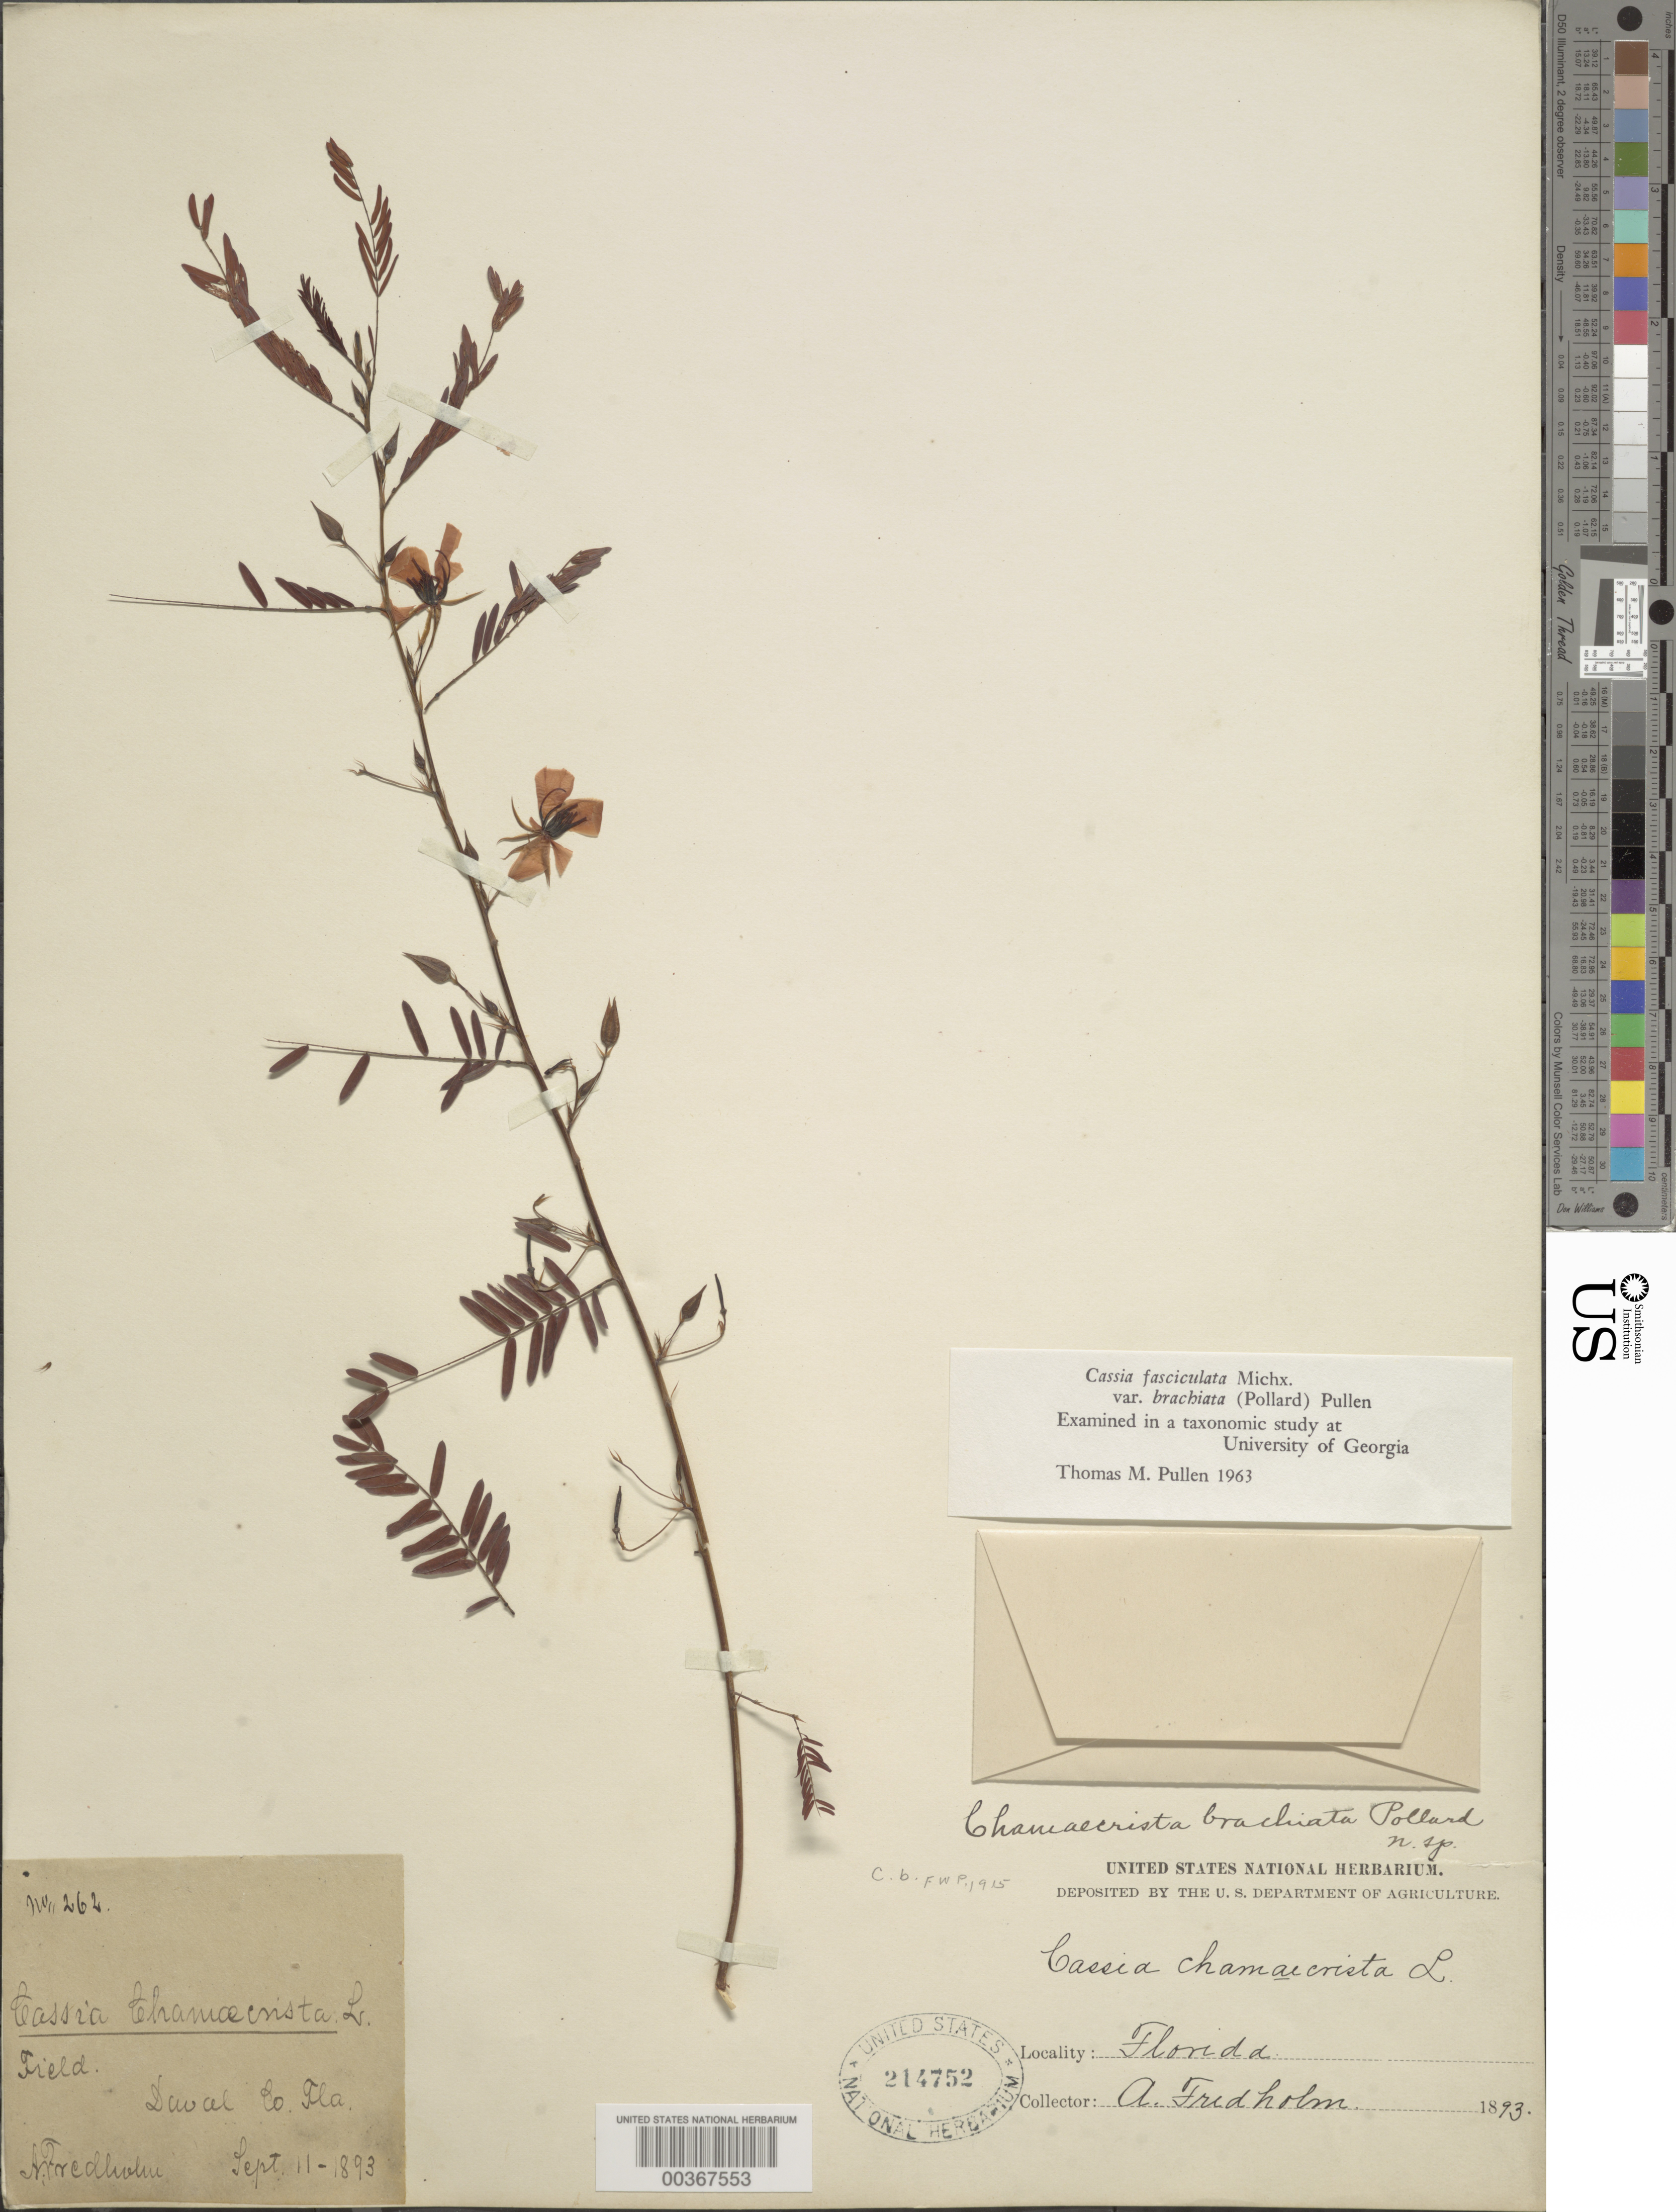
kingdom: Plantae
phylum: Tracheophyta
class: Magnoliopsida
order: Fabales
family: Fabaceae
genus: Chamaecrista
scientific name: Chamaecrista fasciculata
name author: (Michx.) Greene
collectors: A. J. Fredholm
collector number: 262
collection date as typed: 11 Sep 1893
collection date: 1893-09-11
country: United States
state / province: Florida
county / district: Duval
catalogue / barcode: US 214752